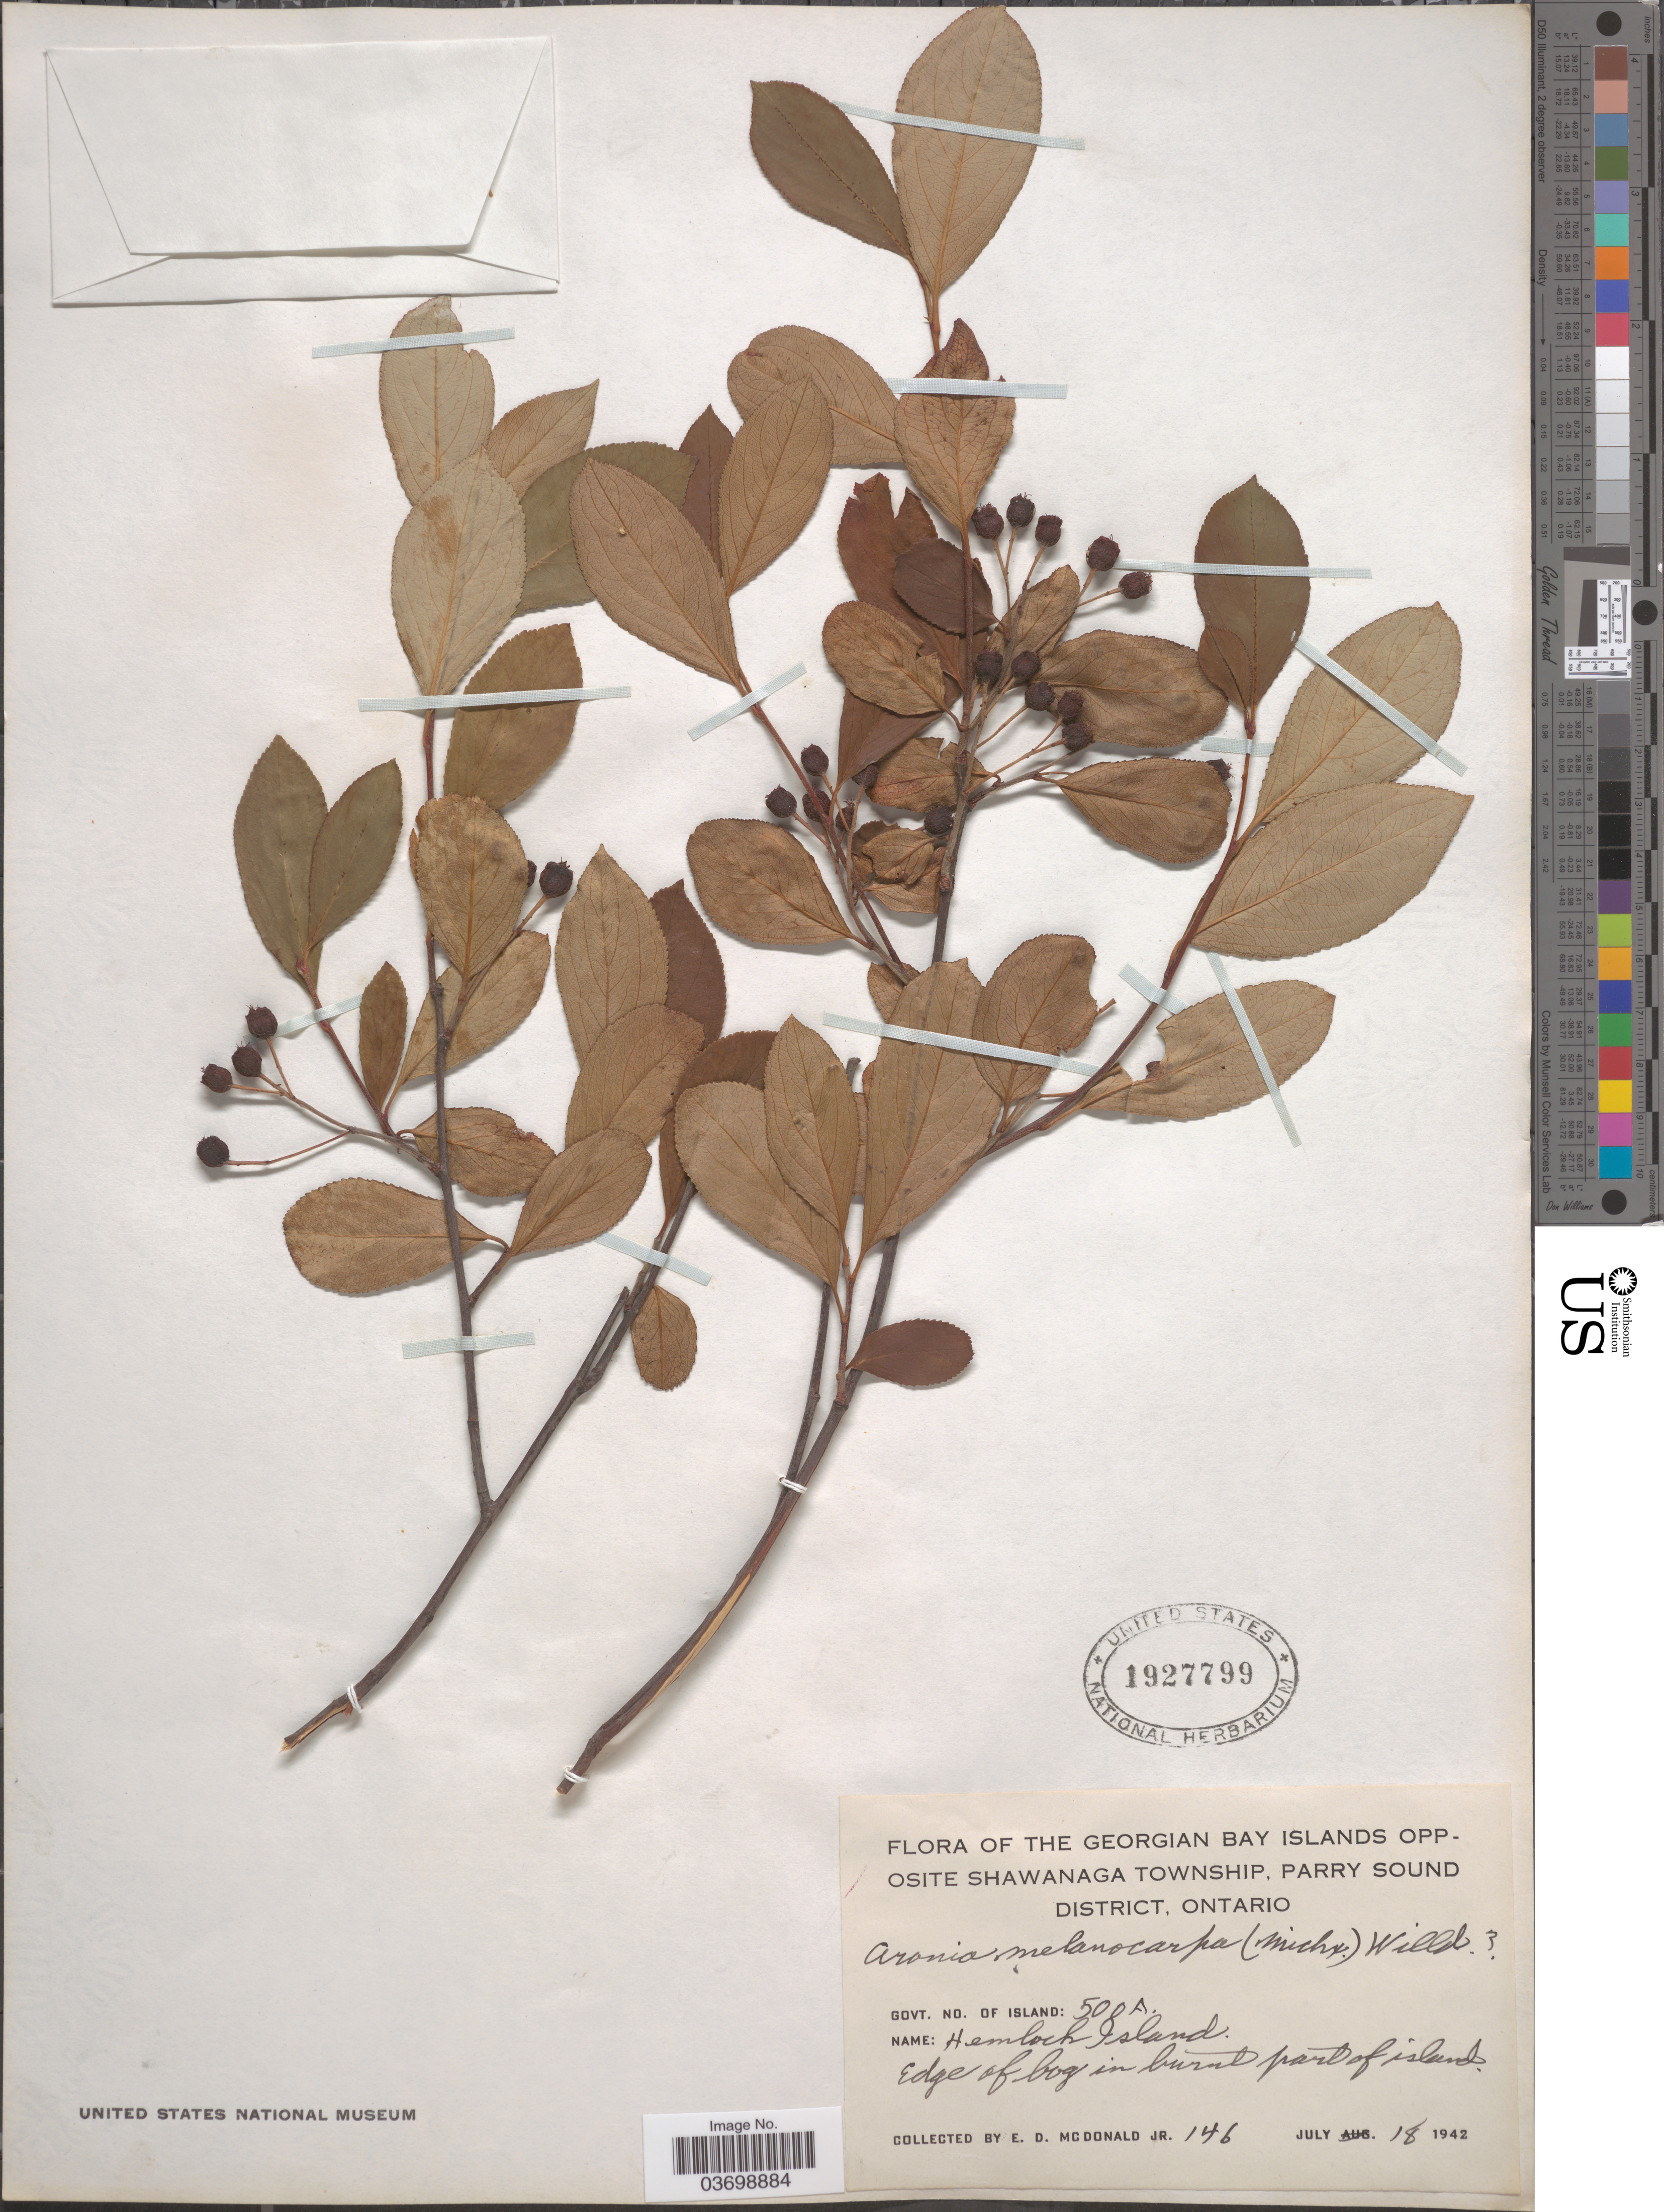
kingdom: Plantae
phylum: Tracheophyta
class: Magnoliopsida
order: Rosales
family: Rosaceae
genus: Aronia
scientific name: Aronia melanocarpa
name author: (Michx.) Elliott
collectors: E. D. McDonald Jr.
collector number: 146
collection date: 1942-07-18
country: Canada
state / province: Ontario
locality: The Georgian Bay Islands Opposite Shawanaga Township, Parry Sound District. Govt. No. of Island: 500F. Hemlock Island.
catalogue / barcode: US 1927799